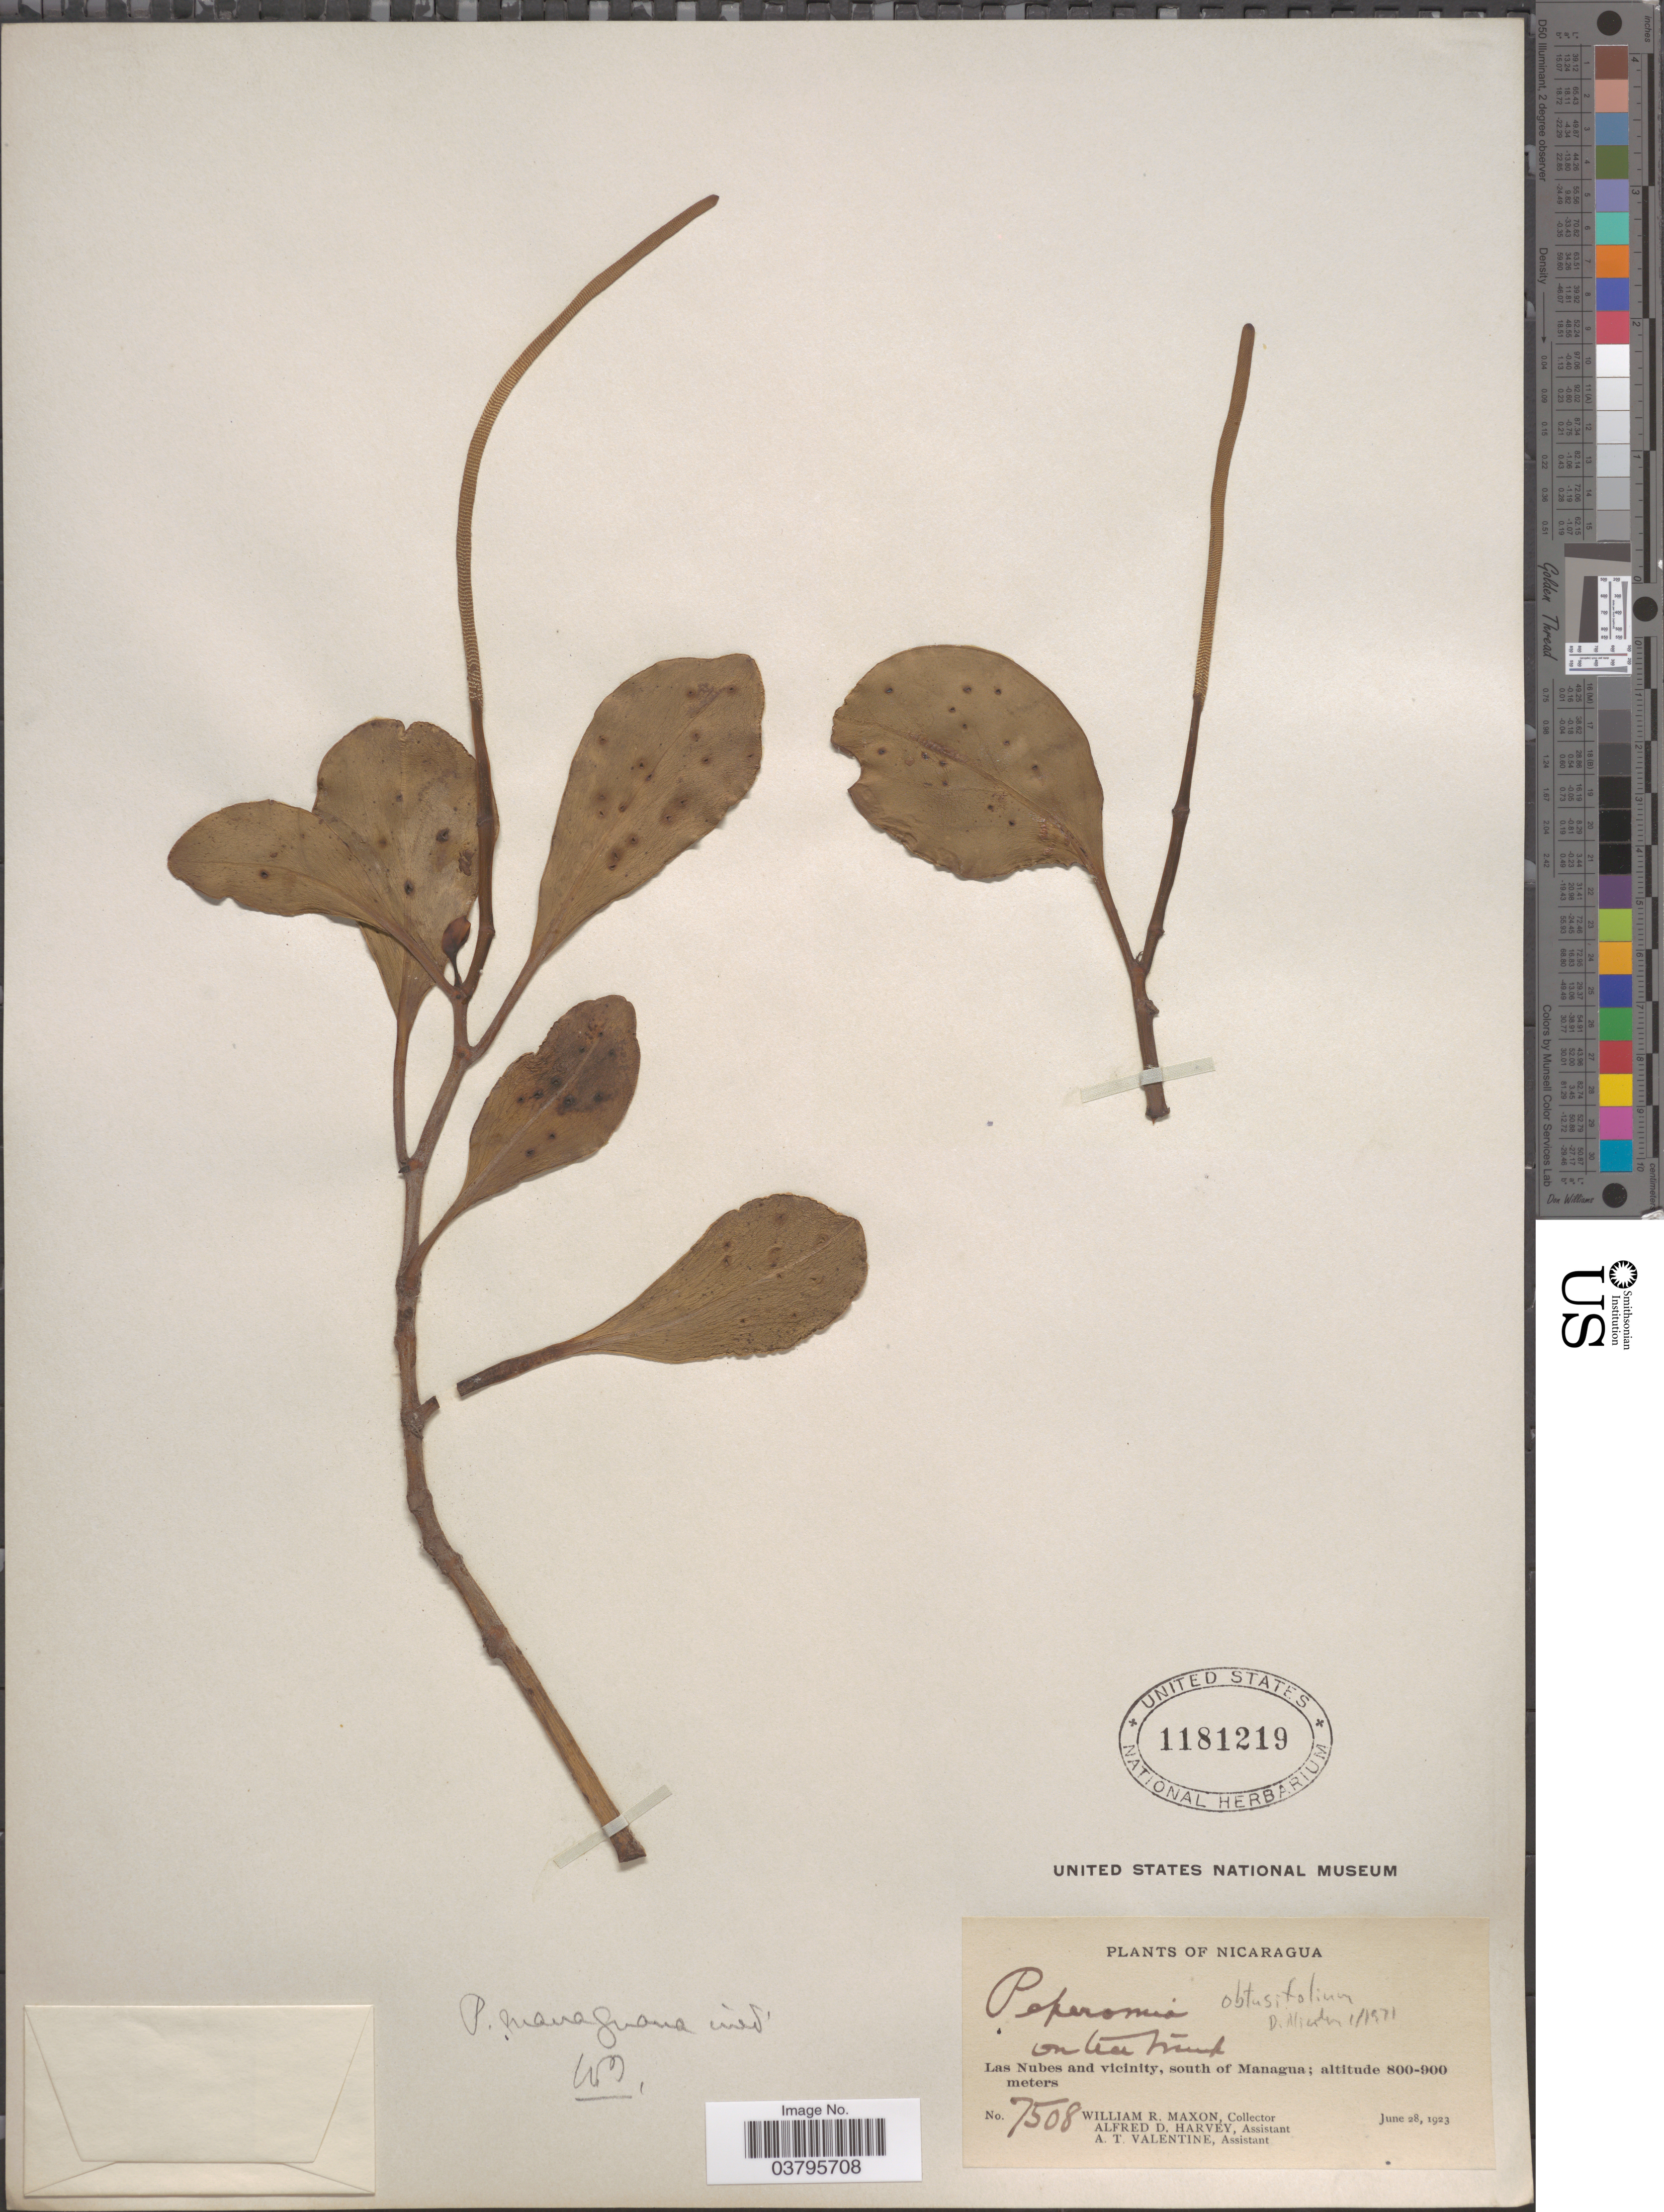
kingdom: Plantae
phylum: Tracheophyta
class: Magnoliopsida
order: Piperales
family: Piperaceae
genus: Peperomia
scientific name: Peperomia obtusifolia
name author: (L.) A. Dietr.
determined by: Jiménez, José Estaban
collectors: W. R. Maxon, A. D. Harvey & A. Valentine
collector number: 7508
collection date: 1923-06-28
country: Nicaragua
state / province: Managua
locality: Las Nubes and vicinity, south of Managua.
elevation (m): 800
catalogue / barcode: US 1181219